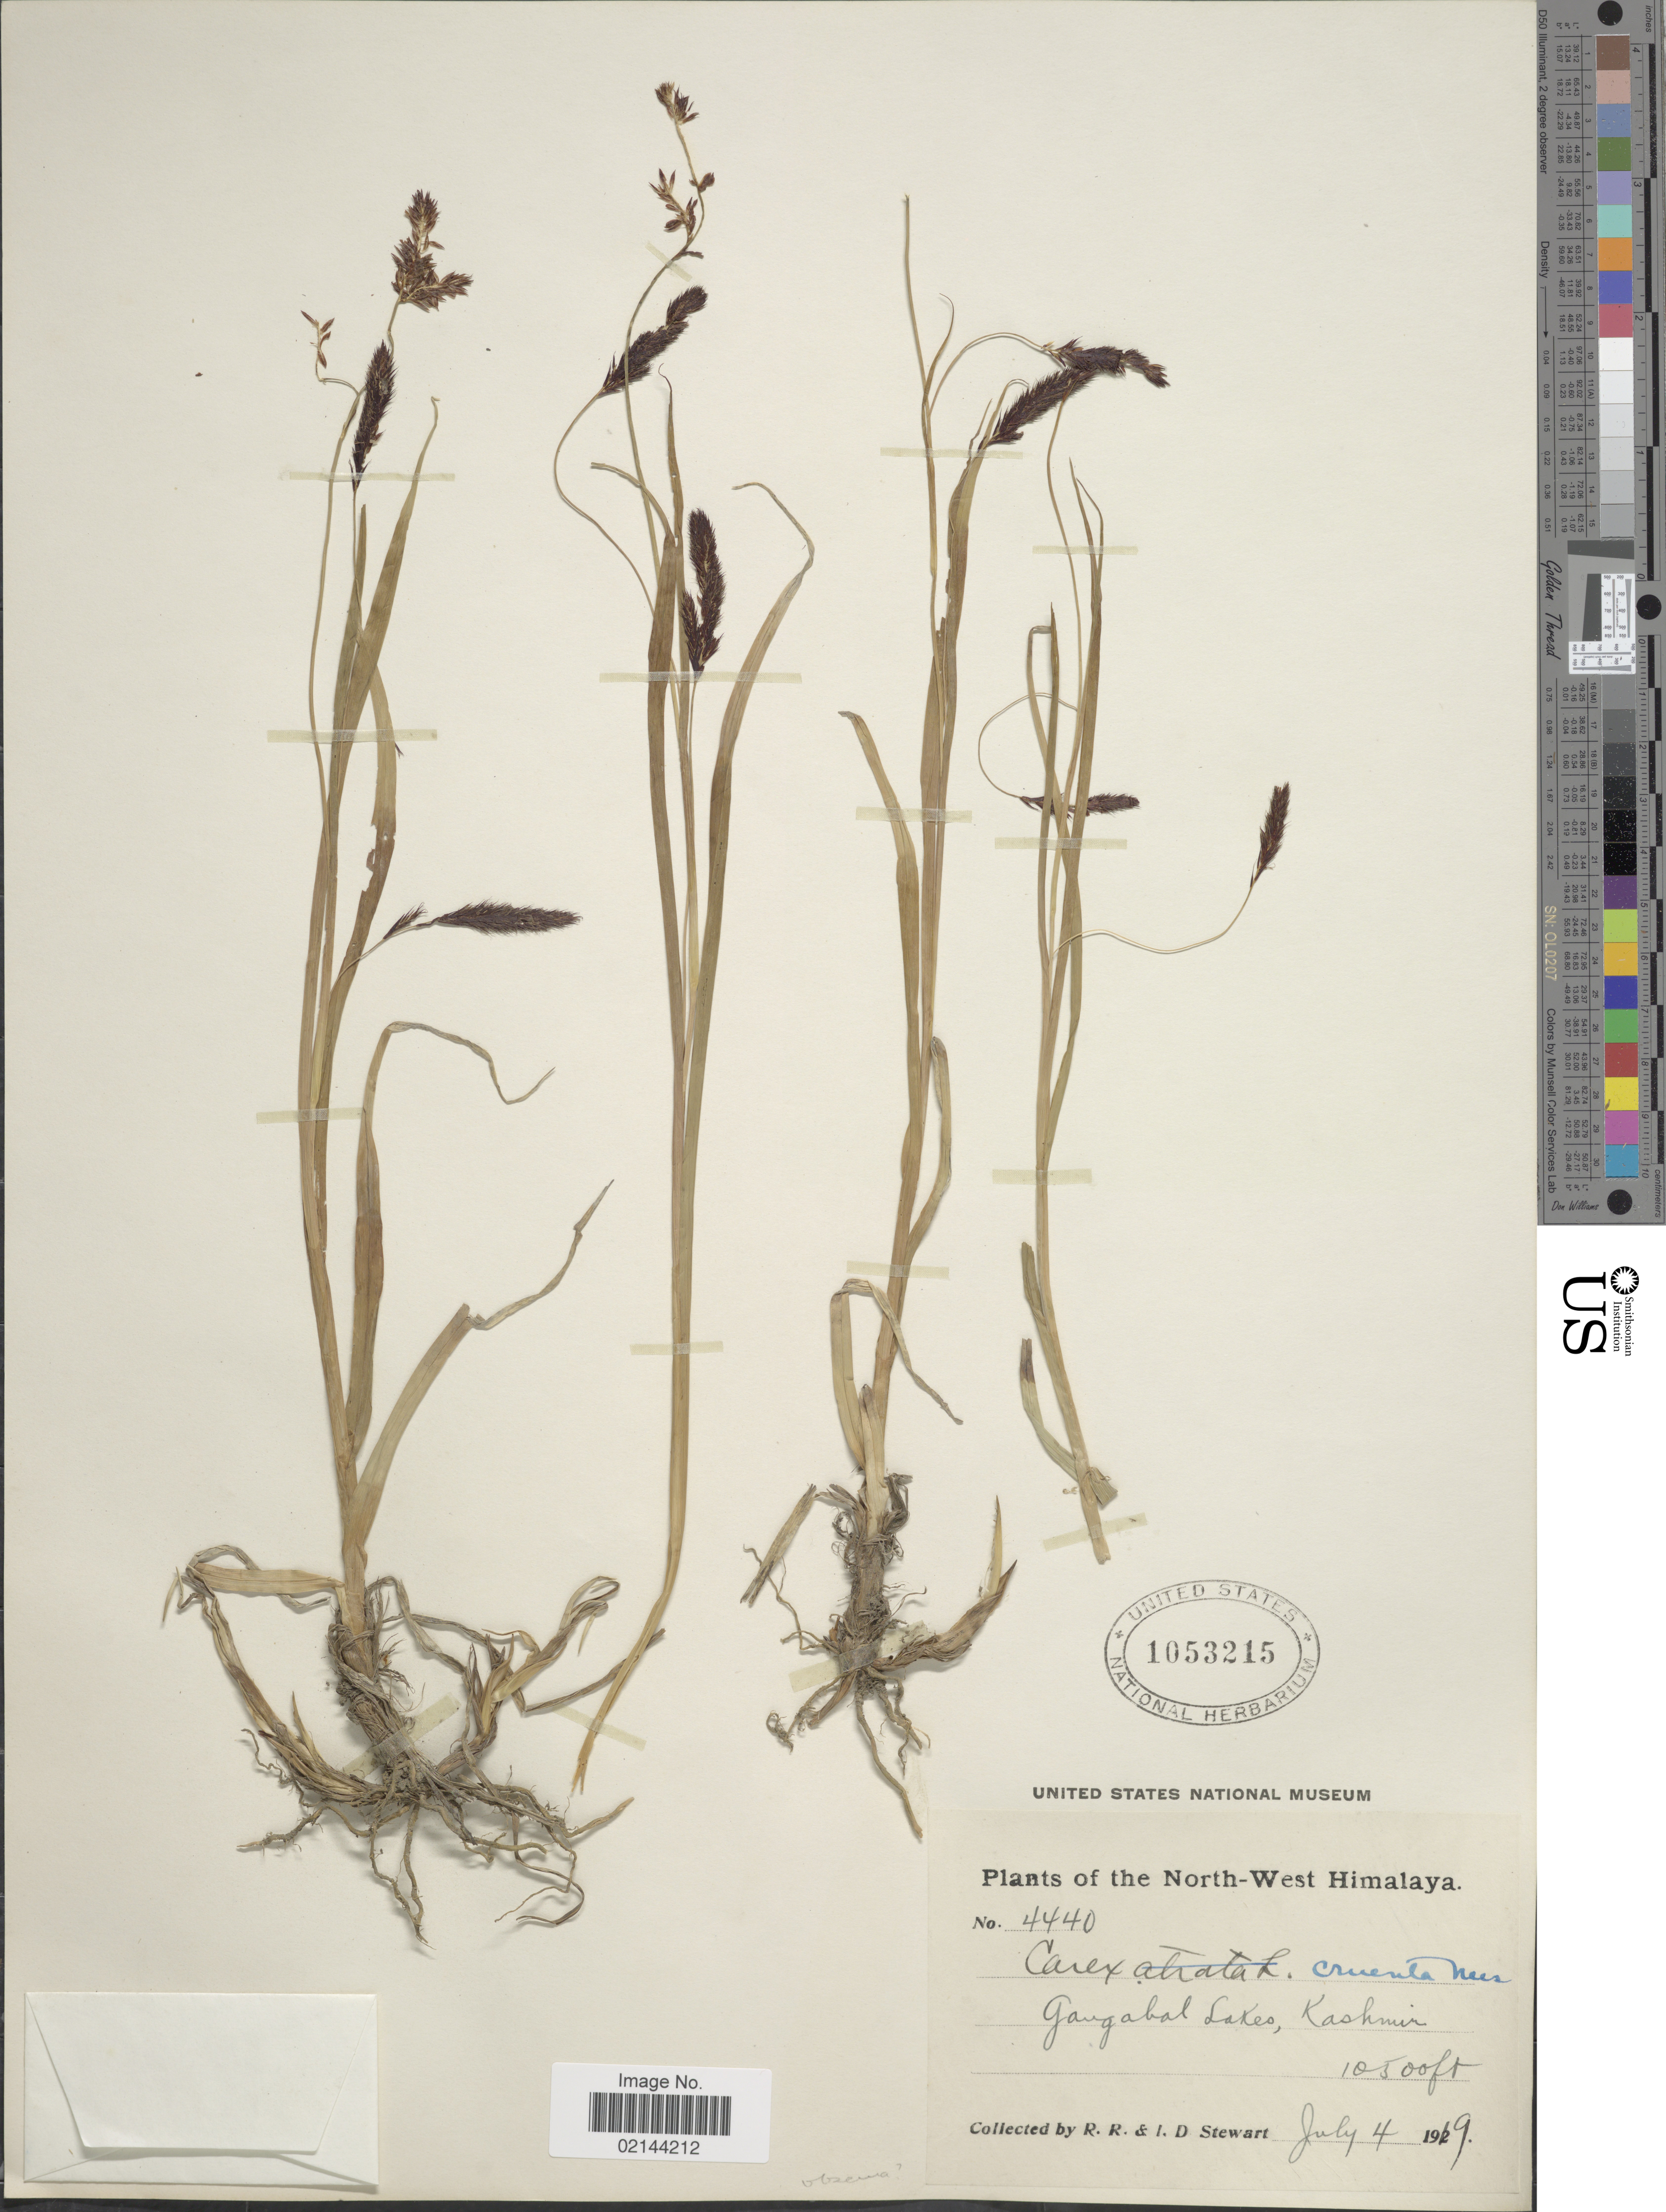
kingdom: Plantae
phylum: Tracheophyta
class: Liliopsida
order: Poales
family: Cyperaceae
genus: Carex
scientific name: Carex cruenta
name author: Nees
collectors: R. R. Stewart & I. Stewart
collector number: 4440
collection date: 1919-07-04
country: India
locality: The North-West Himalaya, Gangabal Lakes, Kashmir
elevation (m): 3200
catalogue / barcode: US 1053215